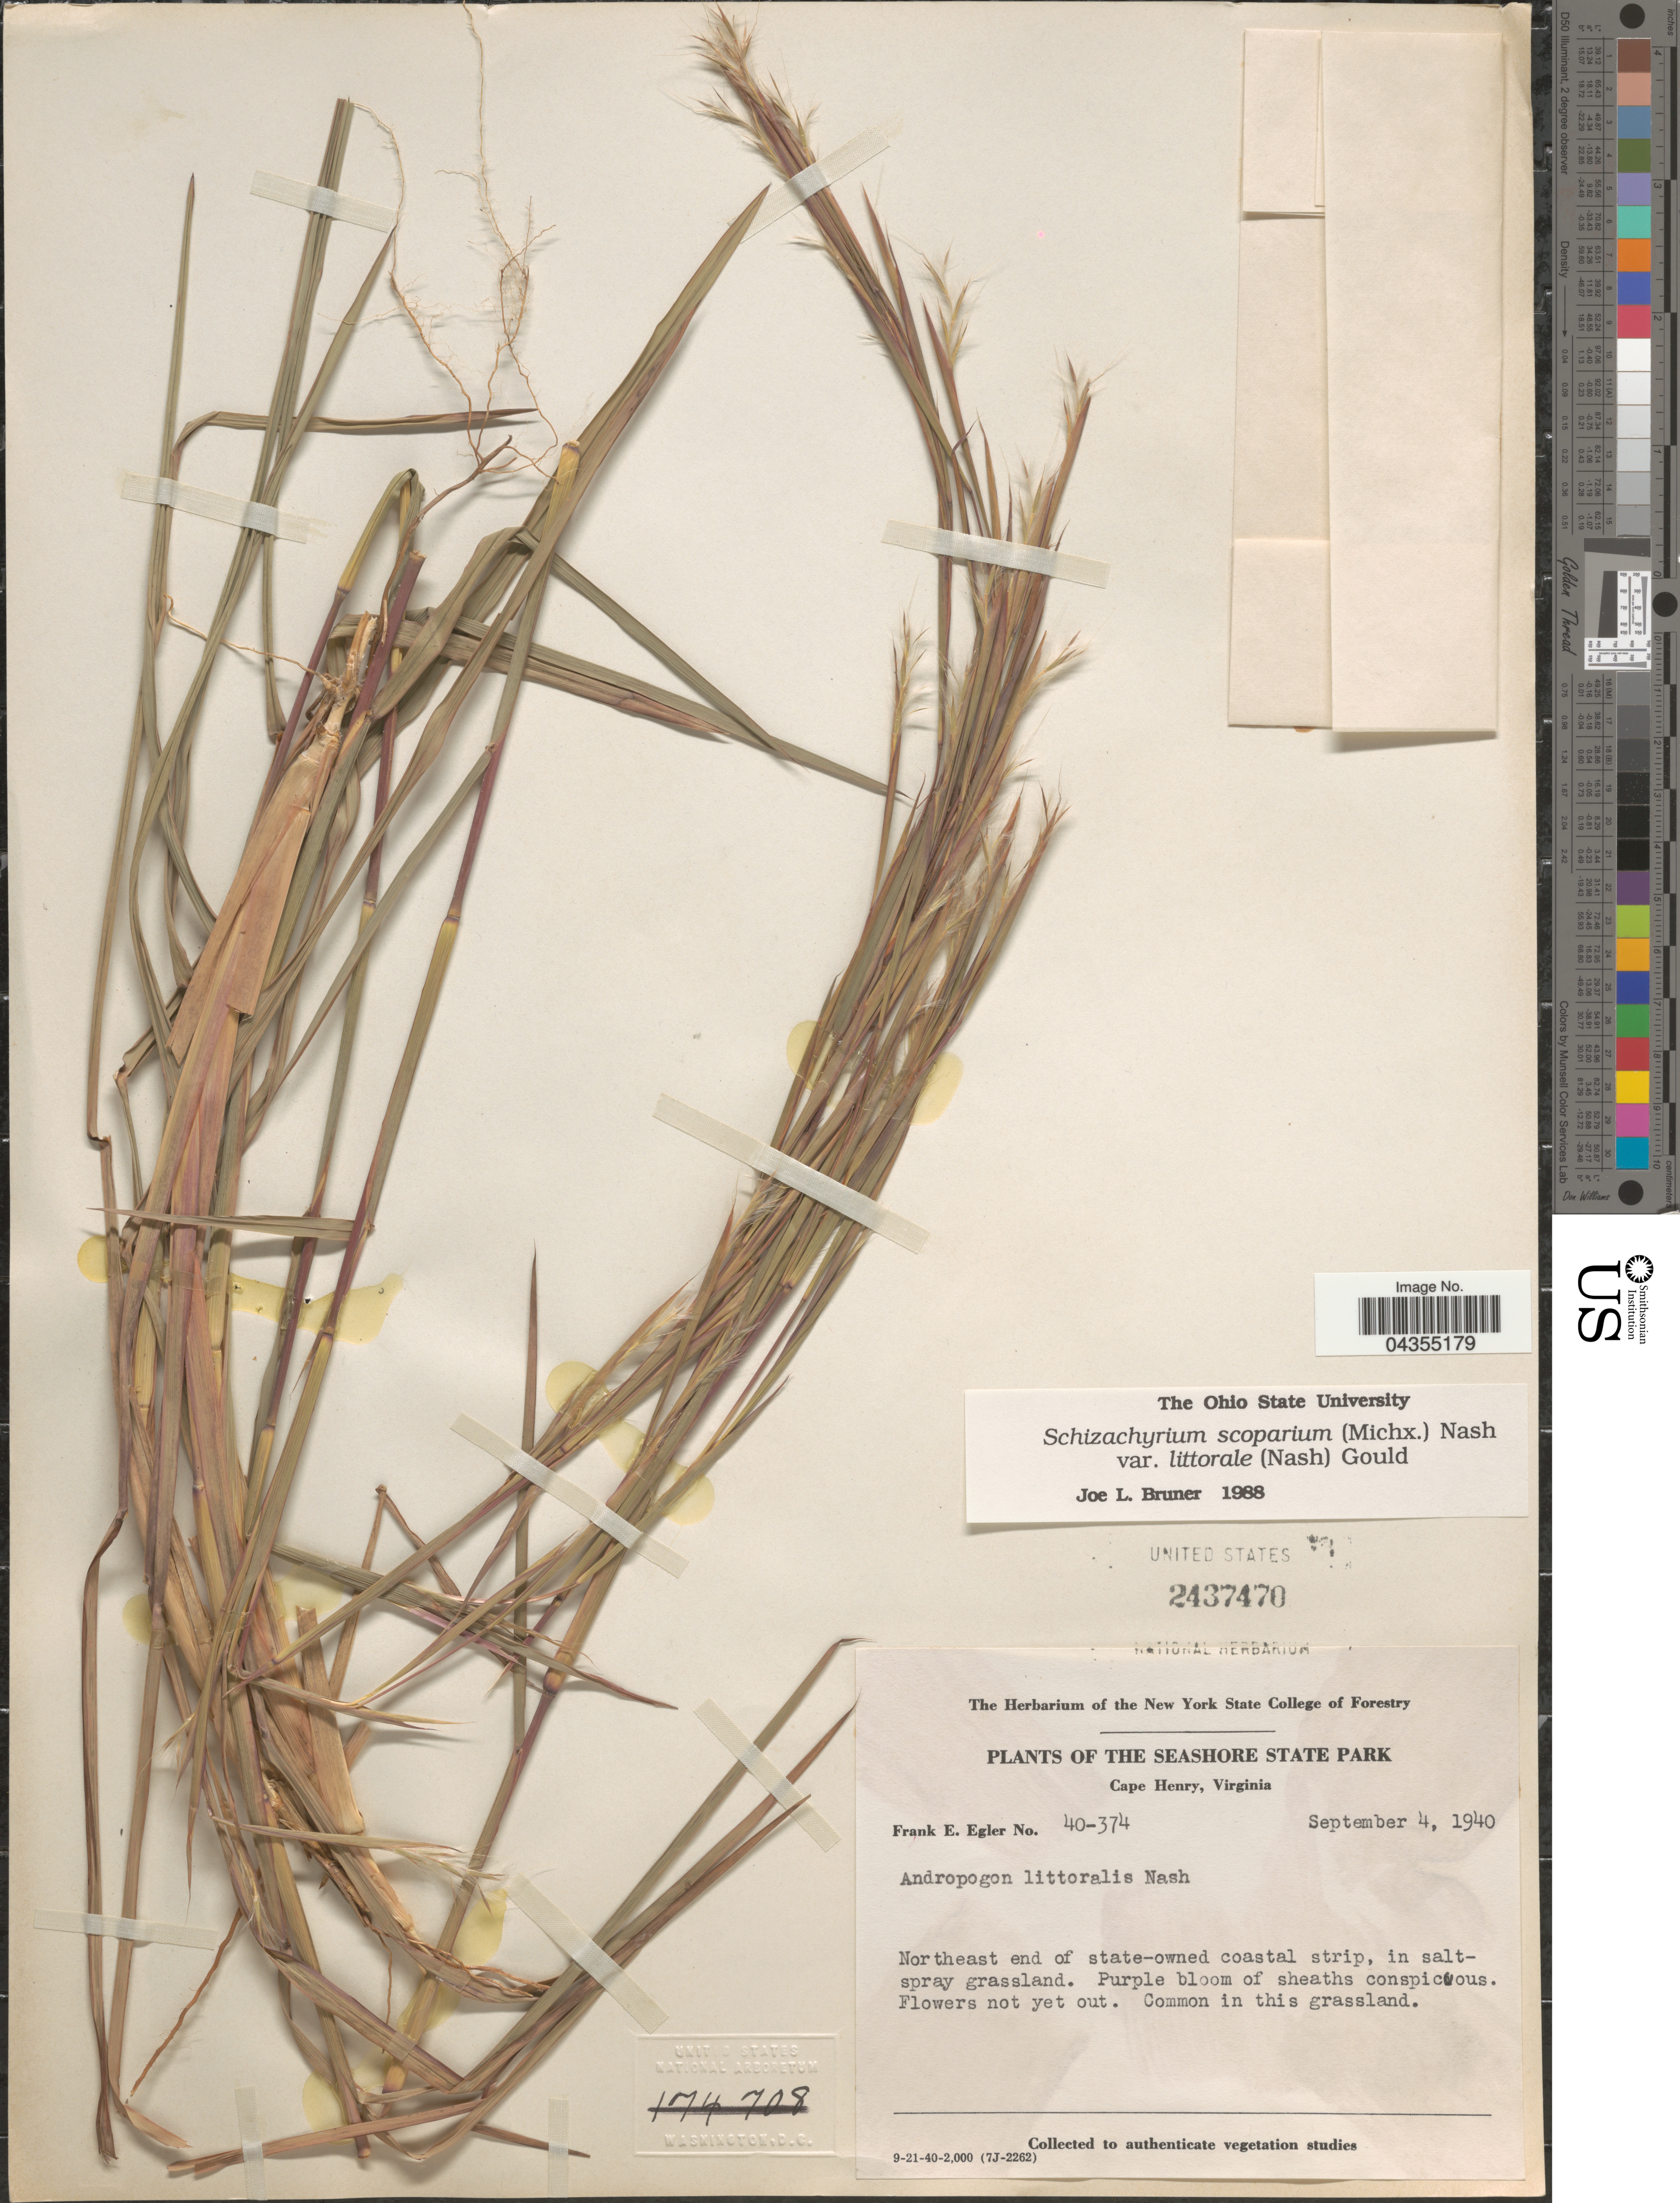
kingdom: Plantae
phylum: Tracheophyta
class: Liliopsida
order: Poales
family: Poaceae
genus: Schizachyrium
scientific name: Schizachyrium scoparium var. littorale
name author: (Nash) Gould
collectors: F. Egler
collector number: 40-374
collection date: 1940-09-04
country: United States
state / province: Virginia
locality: The Seashore State Park. Cape Henry. Northeast end of state-owned coastal strip, in salt spray grassland.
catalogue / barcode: US 2437470